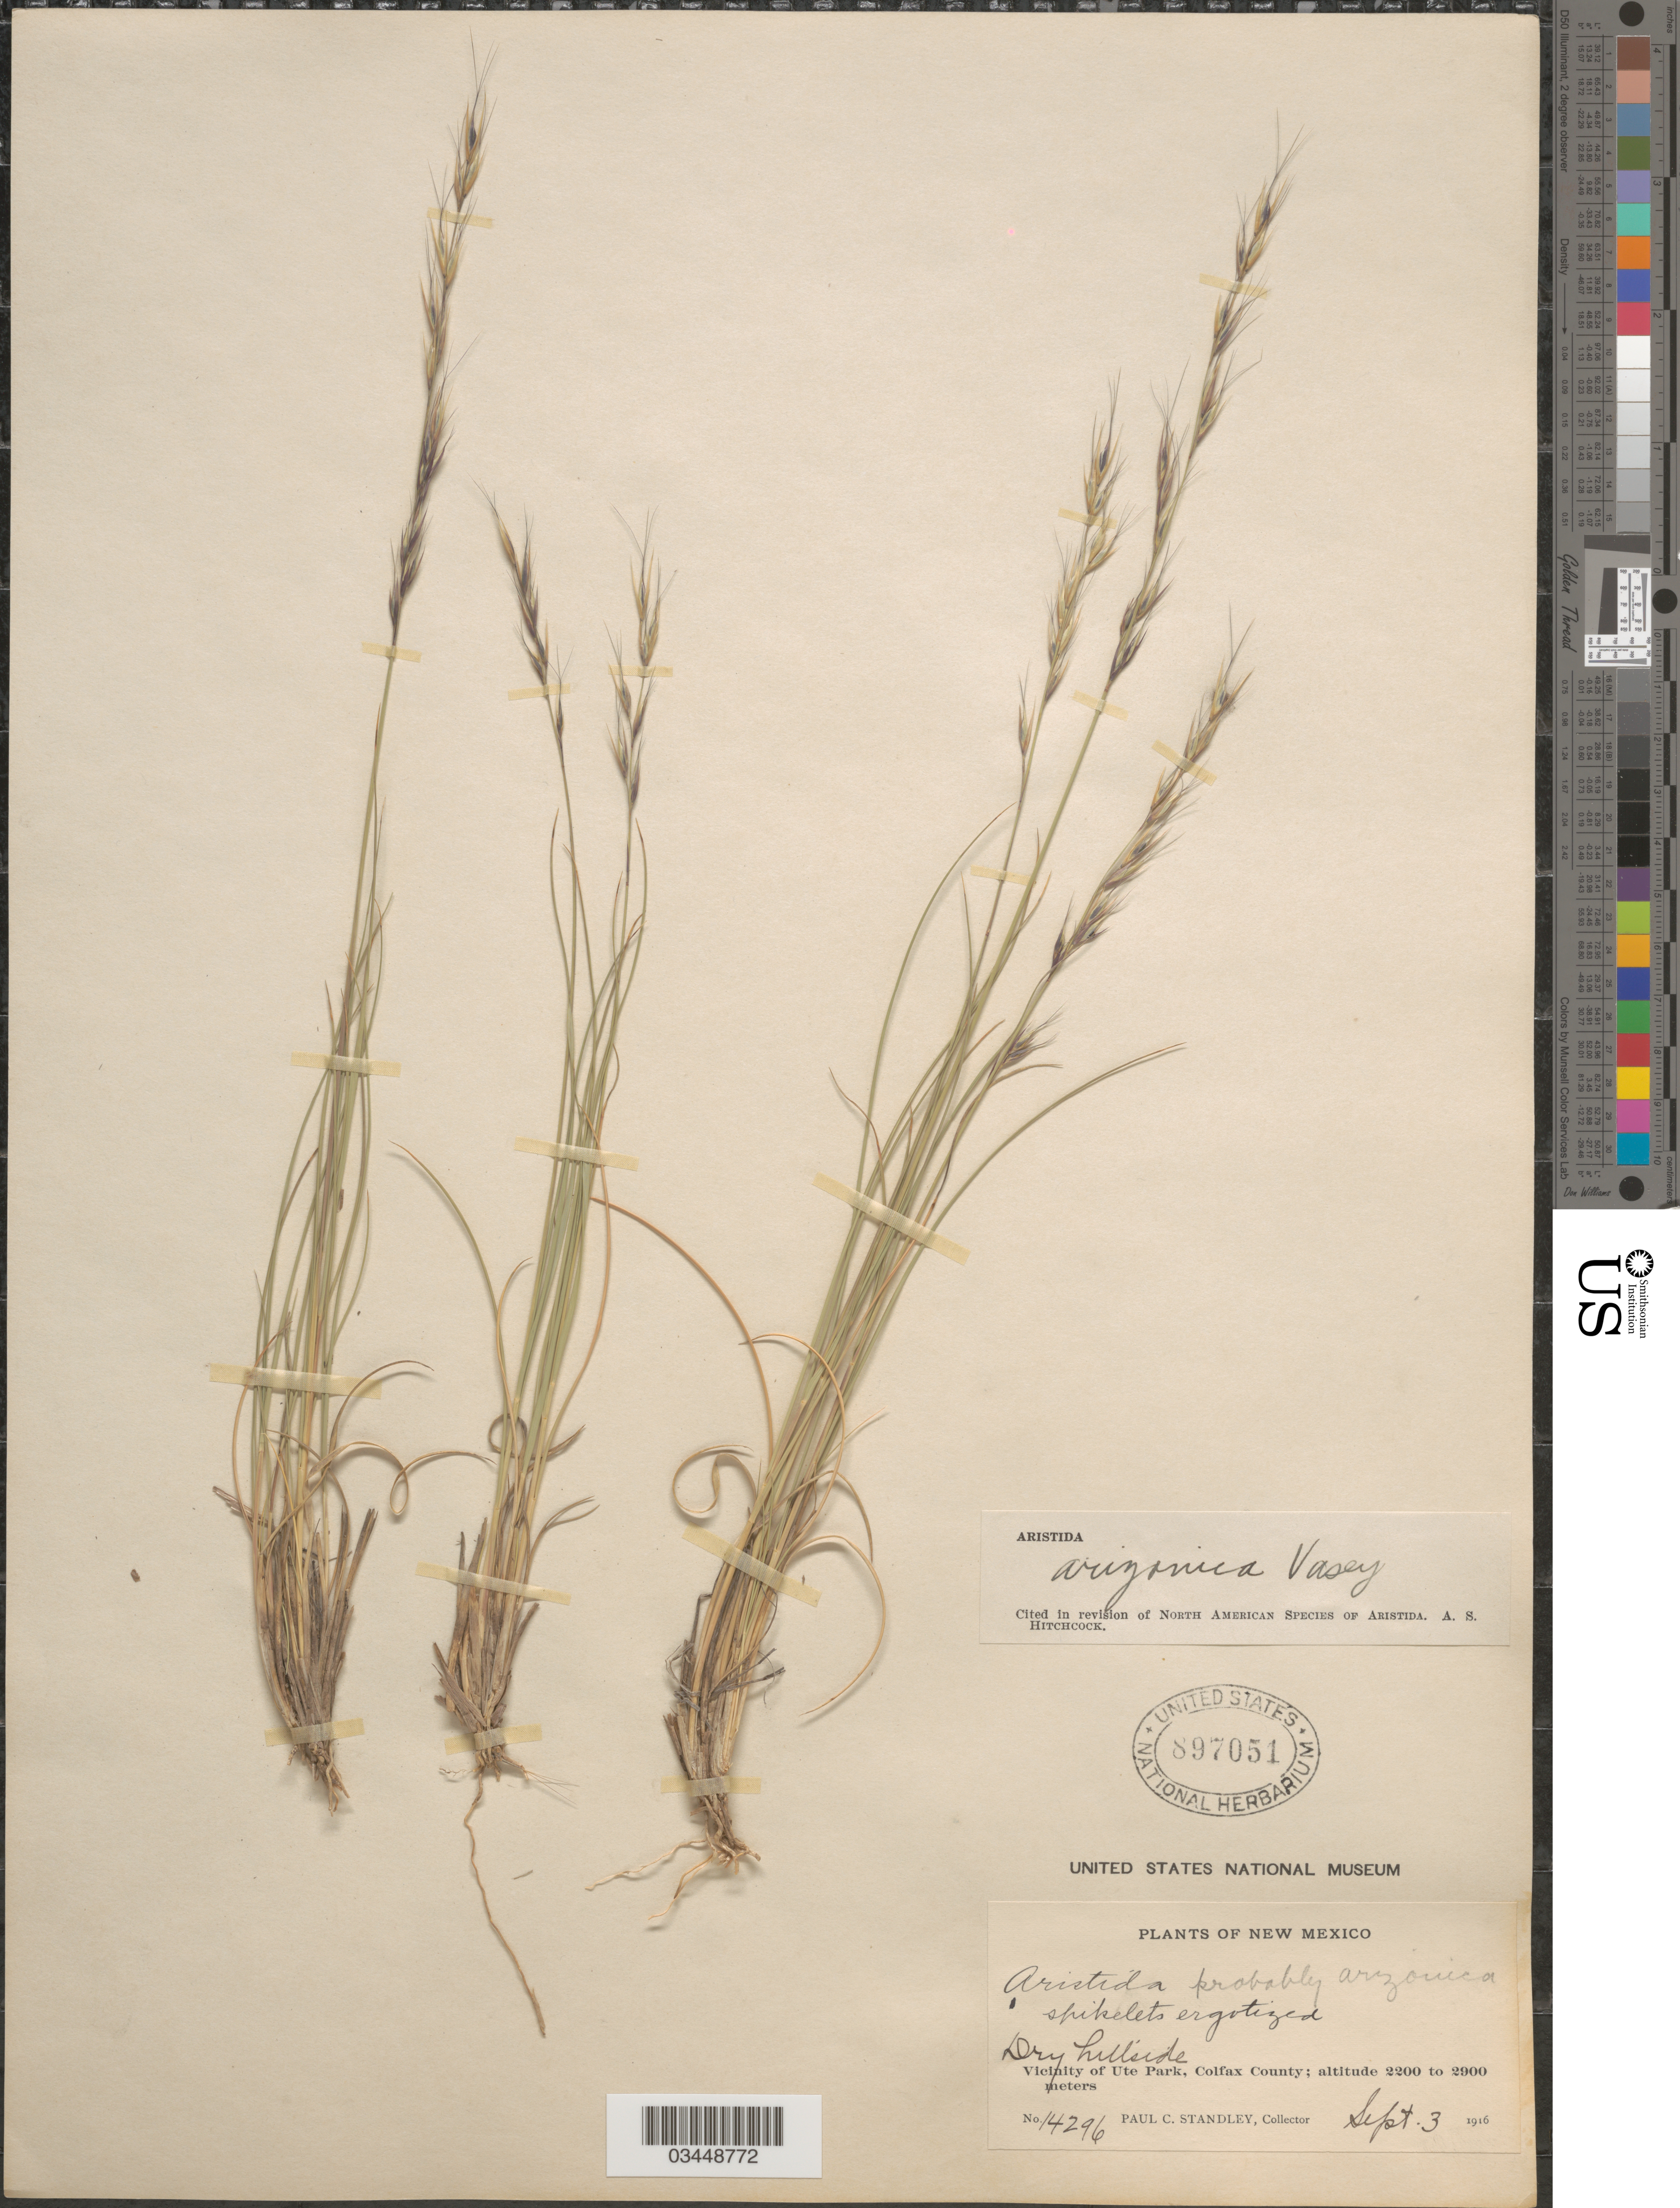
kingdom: Plantae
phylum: Tracheophyta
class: Liliopsida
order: Poales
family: Poaceae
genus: Aristida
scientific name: Aristida arizonica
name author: Vasey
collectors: P. C. Standley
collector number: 14296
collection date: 1916-09-03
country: United States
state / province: New Mexico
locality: Dry hillside. Vicinity of Ute Park, Colfax County.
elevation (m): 2200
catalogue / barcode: US 897051